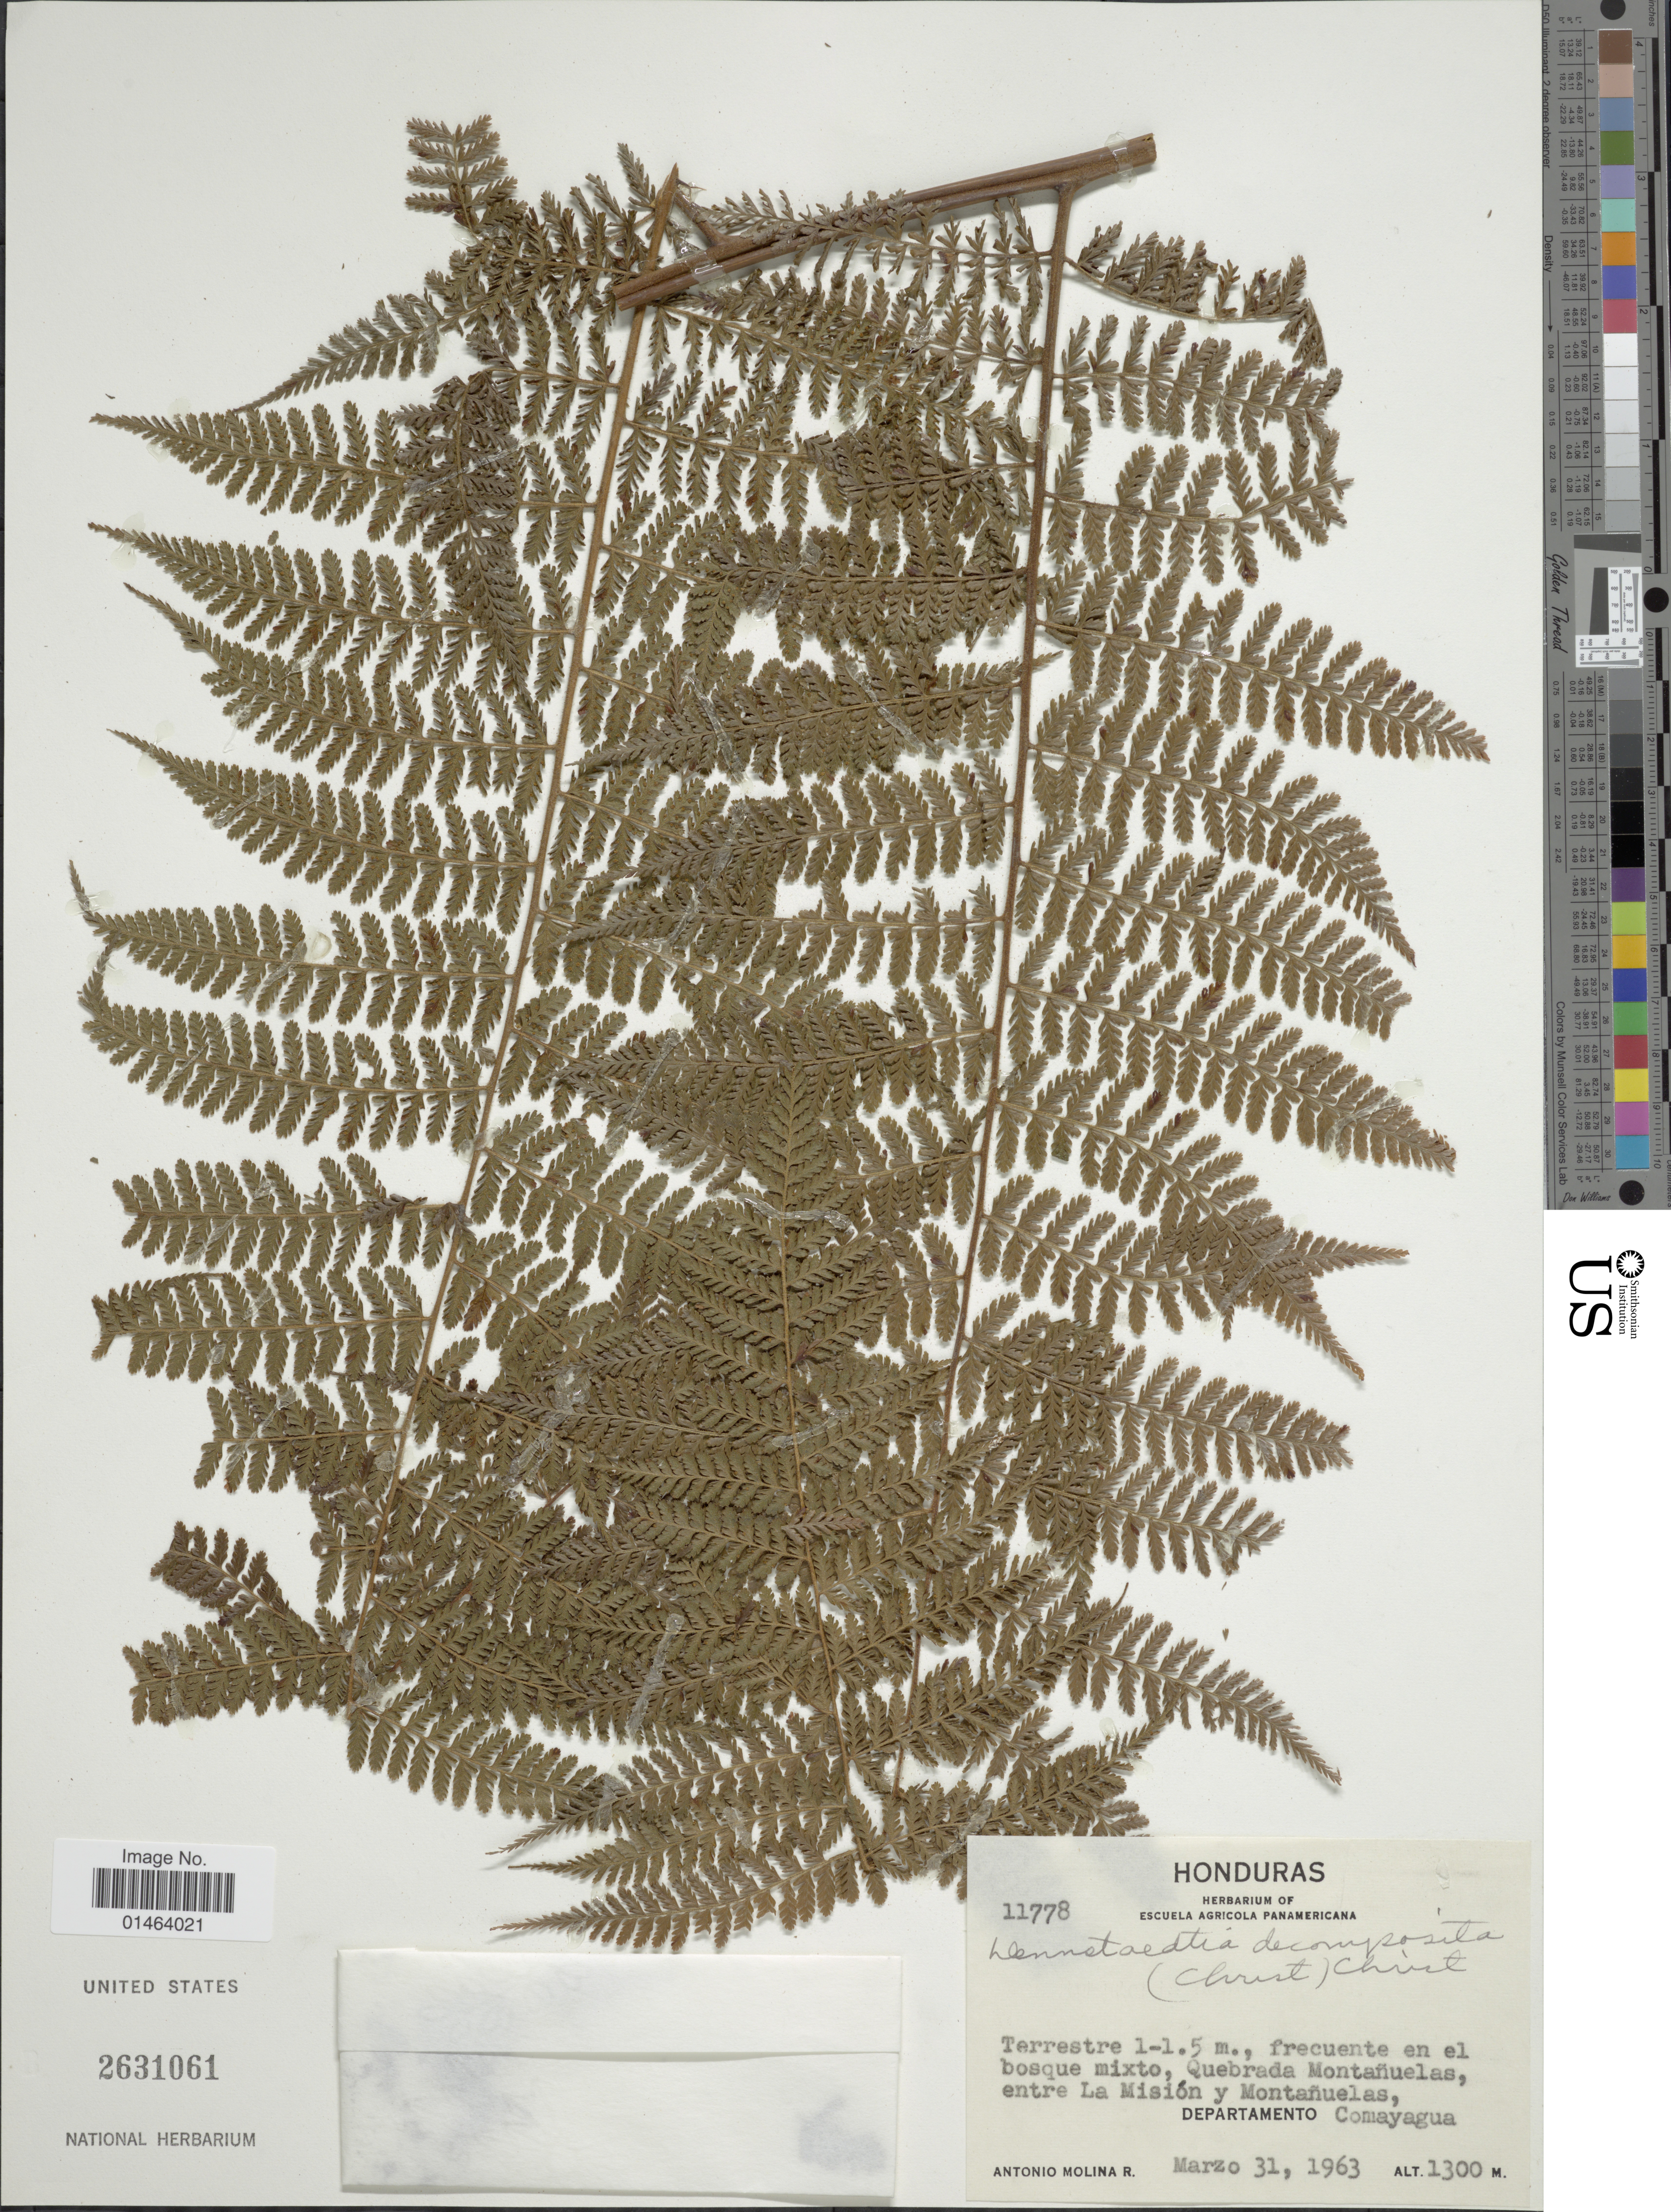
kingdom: Plantae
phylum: Tracheophyta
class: Polypodiopsida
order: Polypodiales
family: Dennstaedtiaceae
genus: Dennstaedtia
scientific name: Dennstaedtia cicutaria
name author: (Sw.) T. Moore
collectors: A. Molina R.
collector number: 11778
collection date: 1963-03-31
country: Honduras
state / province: Comayagua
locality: Honduras, Quebrada Montanuelas, entre La Mision y Montanuelas, Departamento Comayagua.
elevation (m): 1300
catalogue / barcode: US 2631061